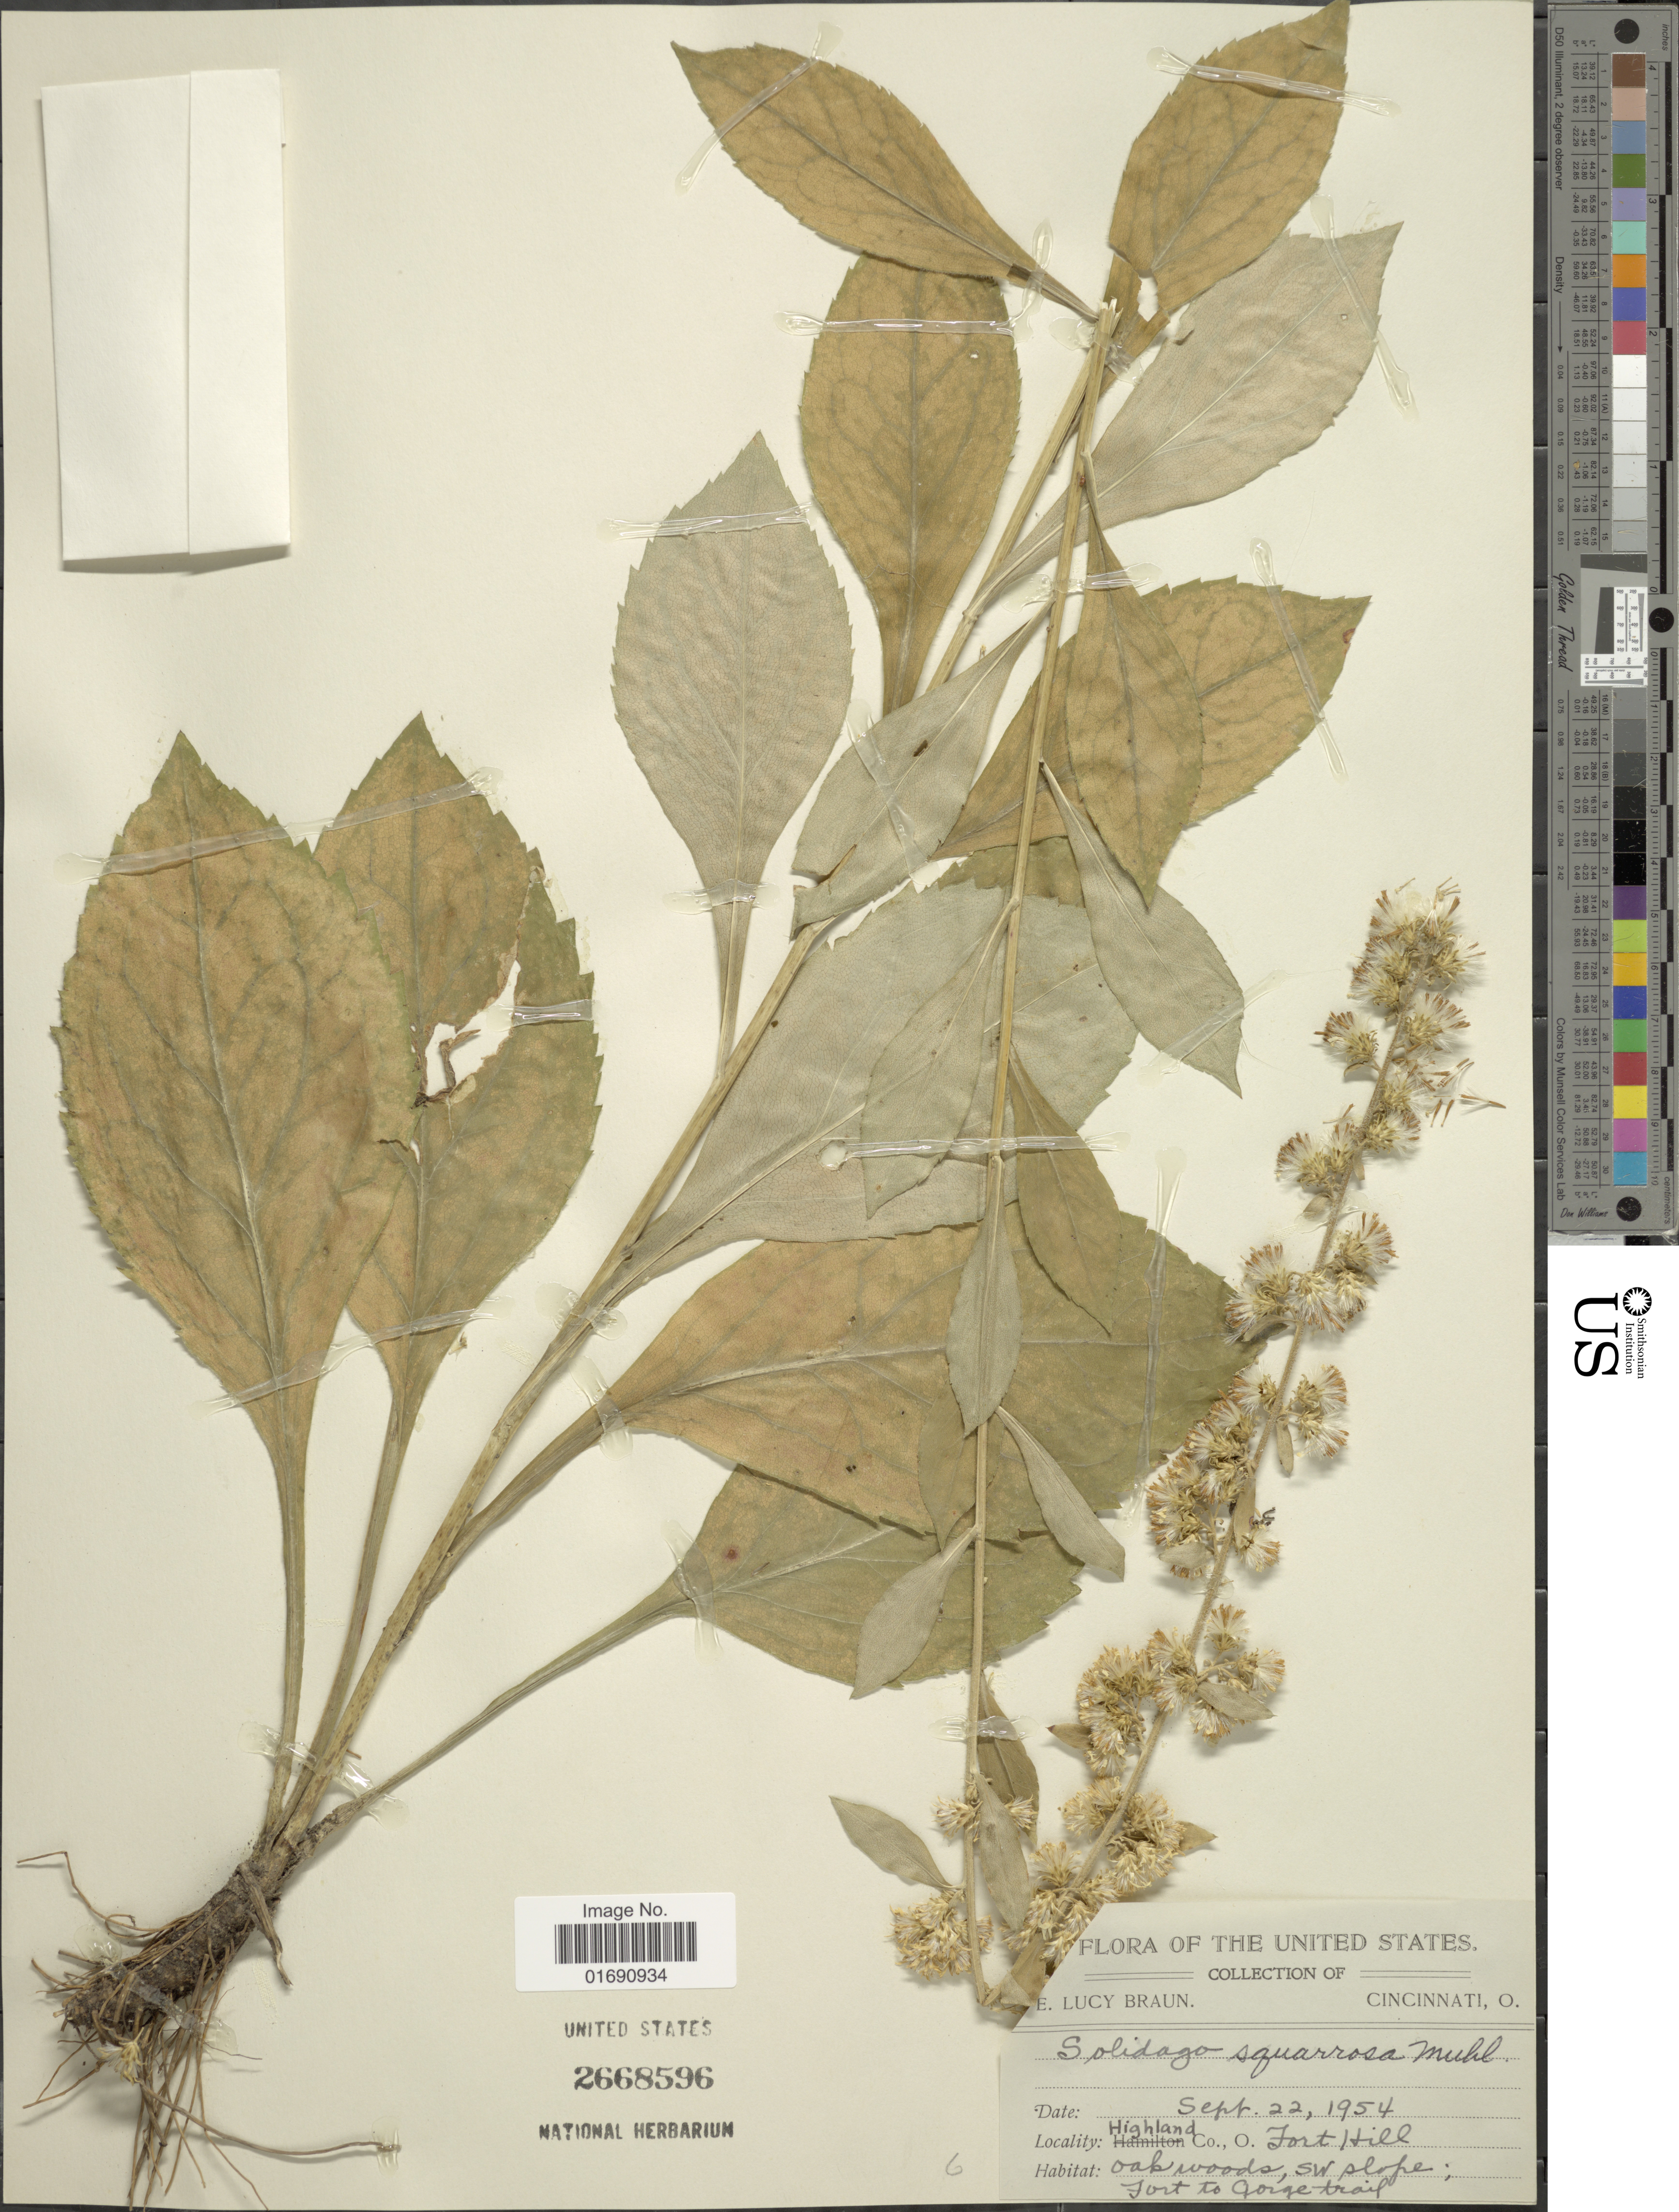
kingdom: Plantae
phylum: Tracheophyta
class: Magnoliopsida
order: Asterales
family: Asteraceae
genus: Solidago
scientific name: Solidago squarrosa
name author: Muhl.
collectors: E. L. Braun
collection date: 1954-09-22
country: United States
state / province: Ohio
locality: Highland Co., Fort Hill oak woods, SW slope;Fort to Gorge trail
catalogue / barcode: US 2668596